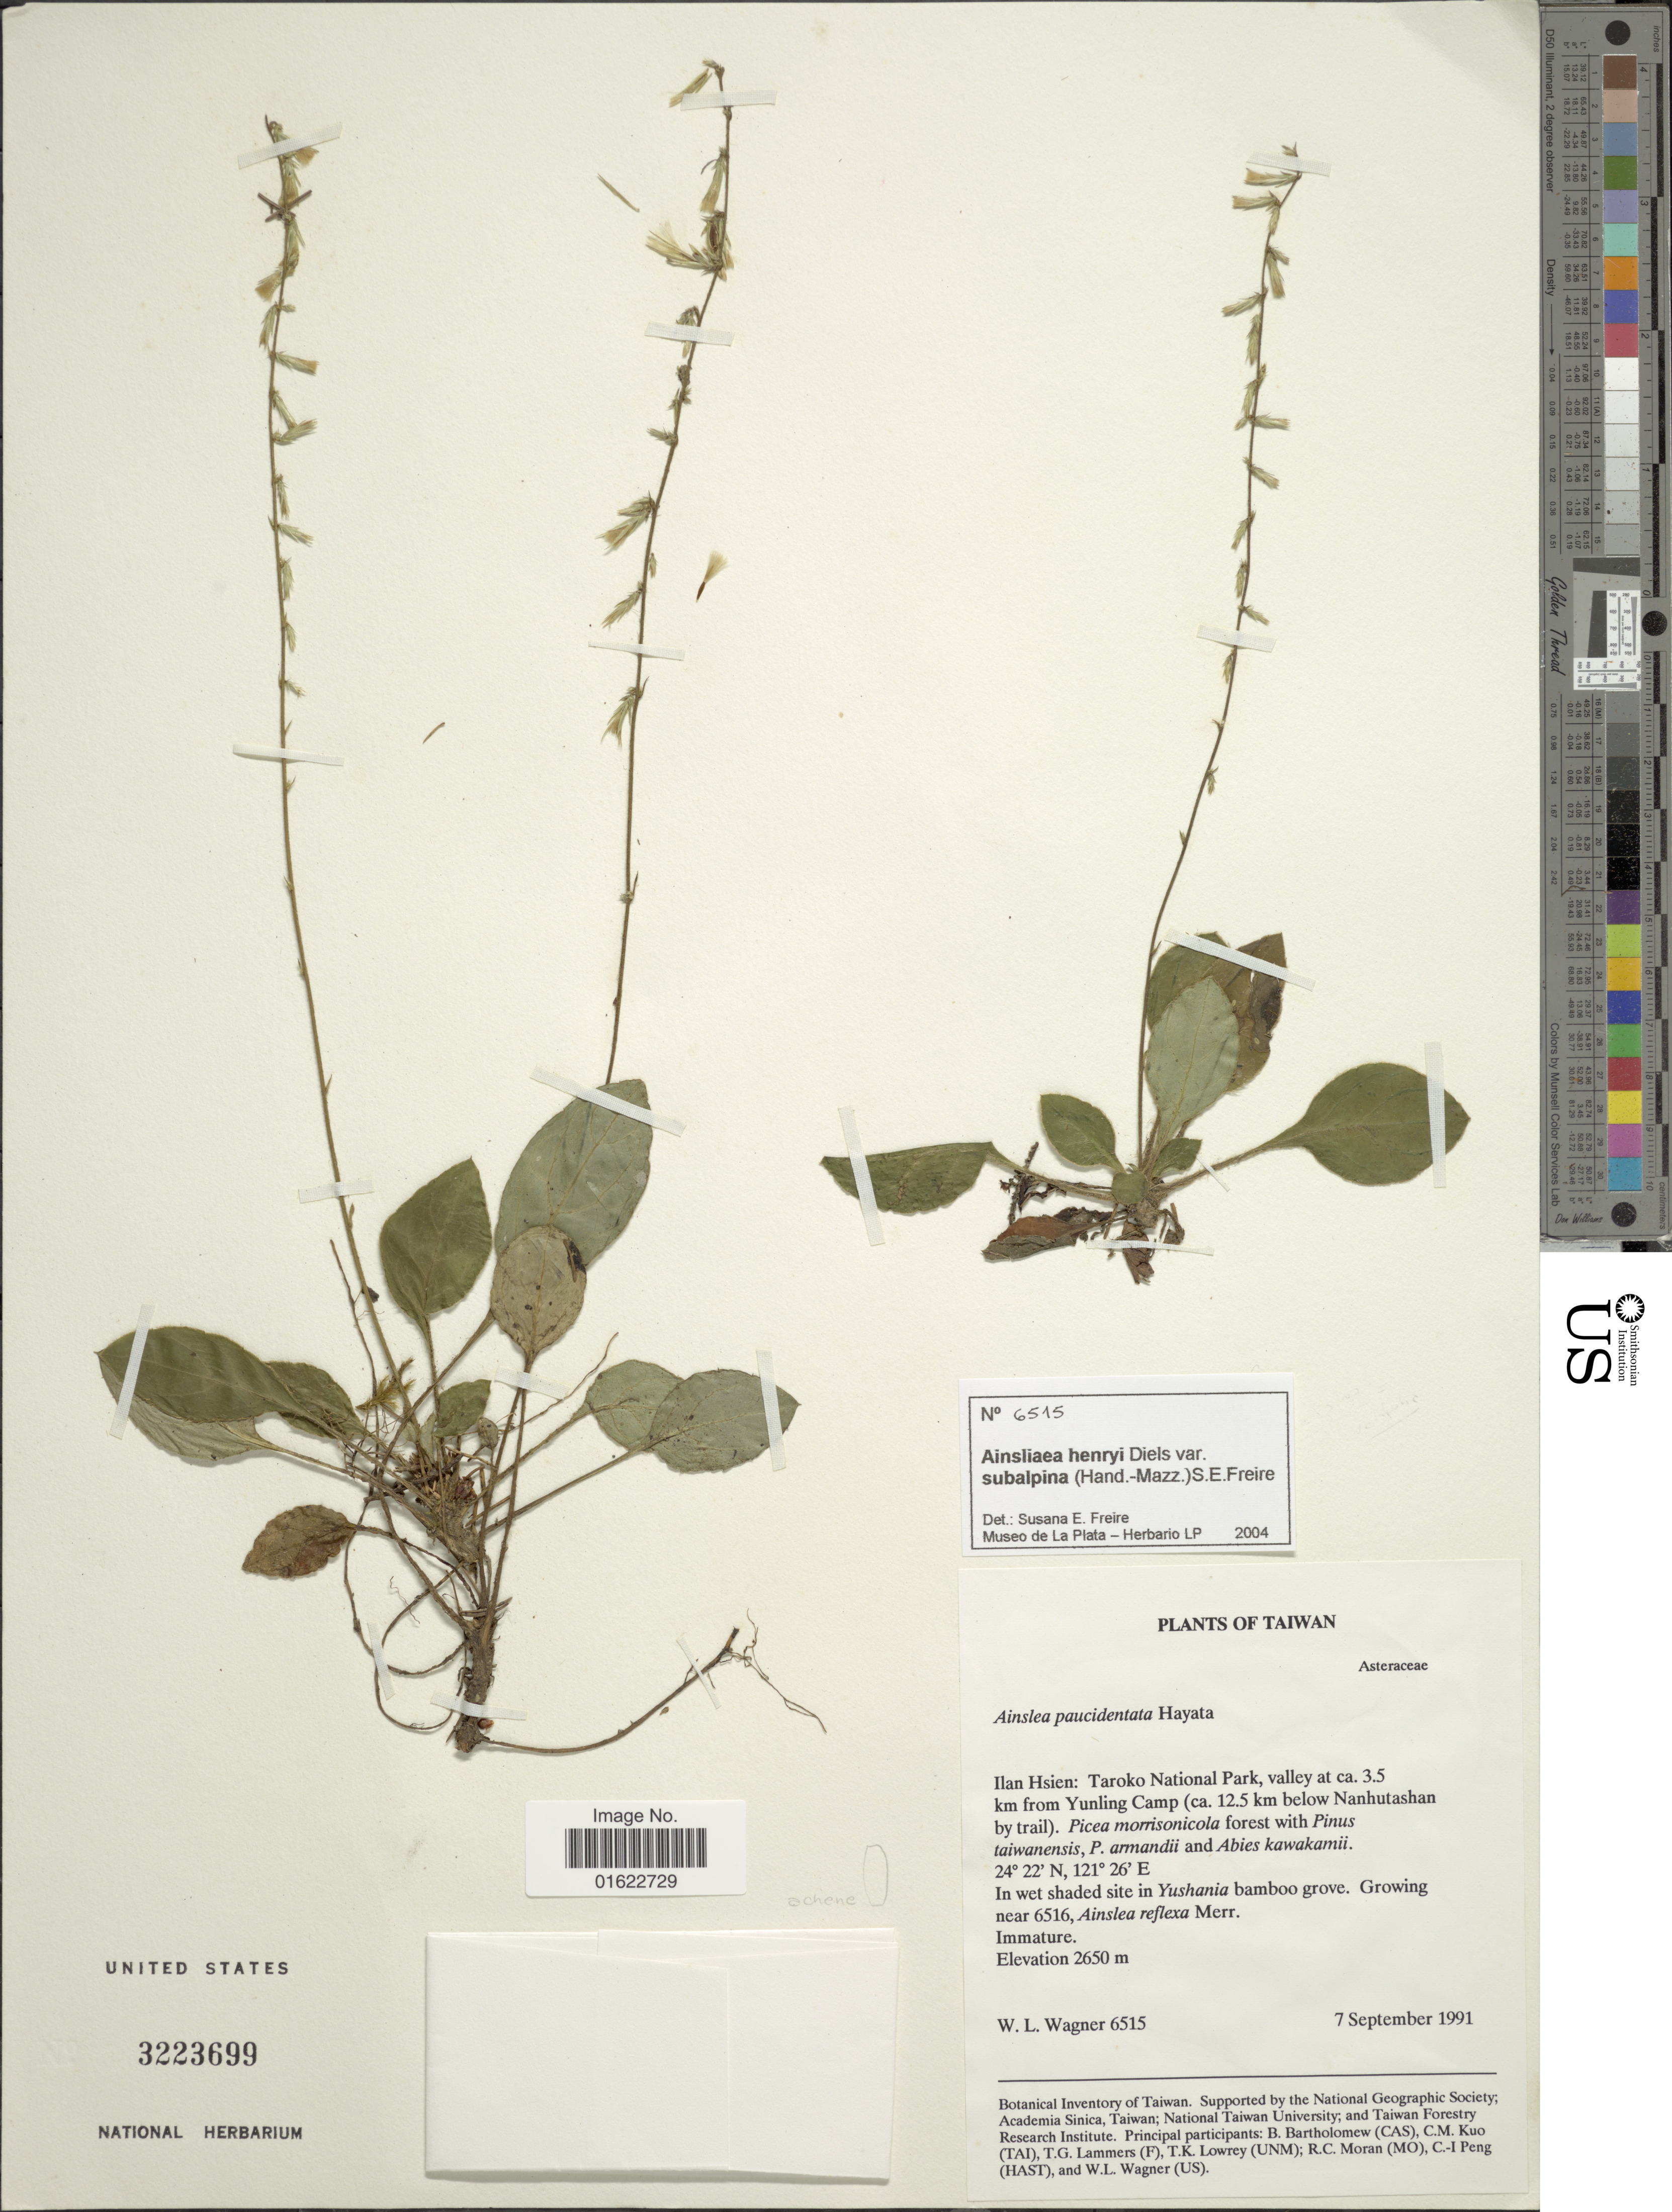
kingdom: Plantae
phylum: Tracheophyta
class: Magnoliopsida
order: Asterales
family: Asteraceae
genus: Ainsliaea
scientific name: Ainsliaea henryi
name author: Diels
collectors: W. L. Wagner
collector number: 6515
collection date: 1991-09-07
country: Taiwan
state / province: Ilan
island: Taiwan [Formosa]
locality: Ilan Hsien: Taroko National Park, valley at ca. 3.5 km from Yunling Camp (ca. 12.5 km below Nanhutashan by trail)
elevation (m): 2650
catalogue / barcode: US 3223699